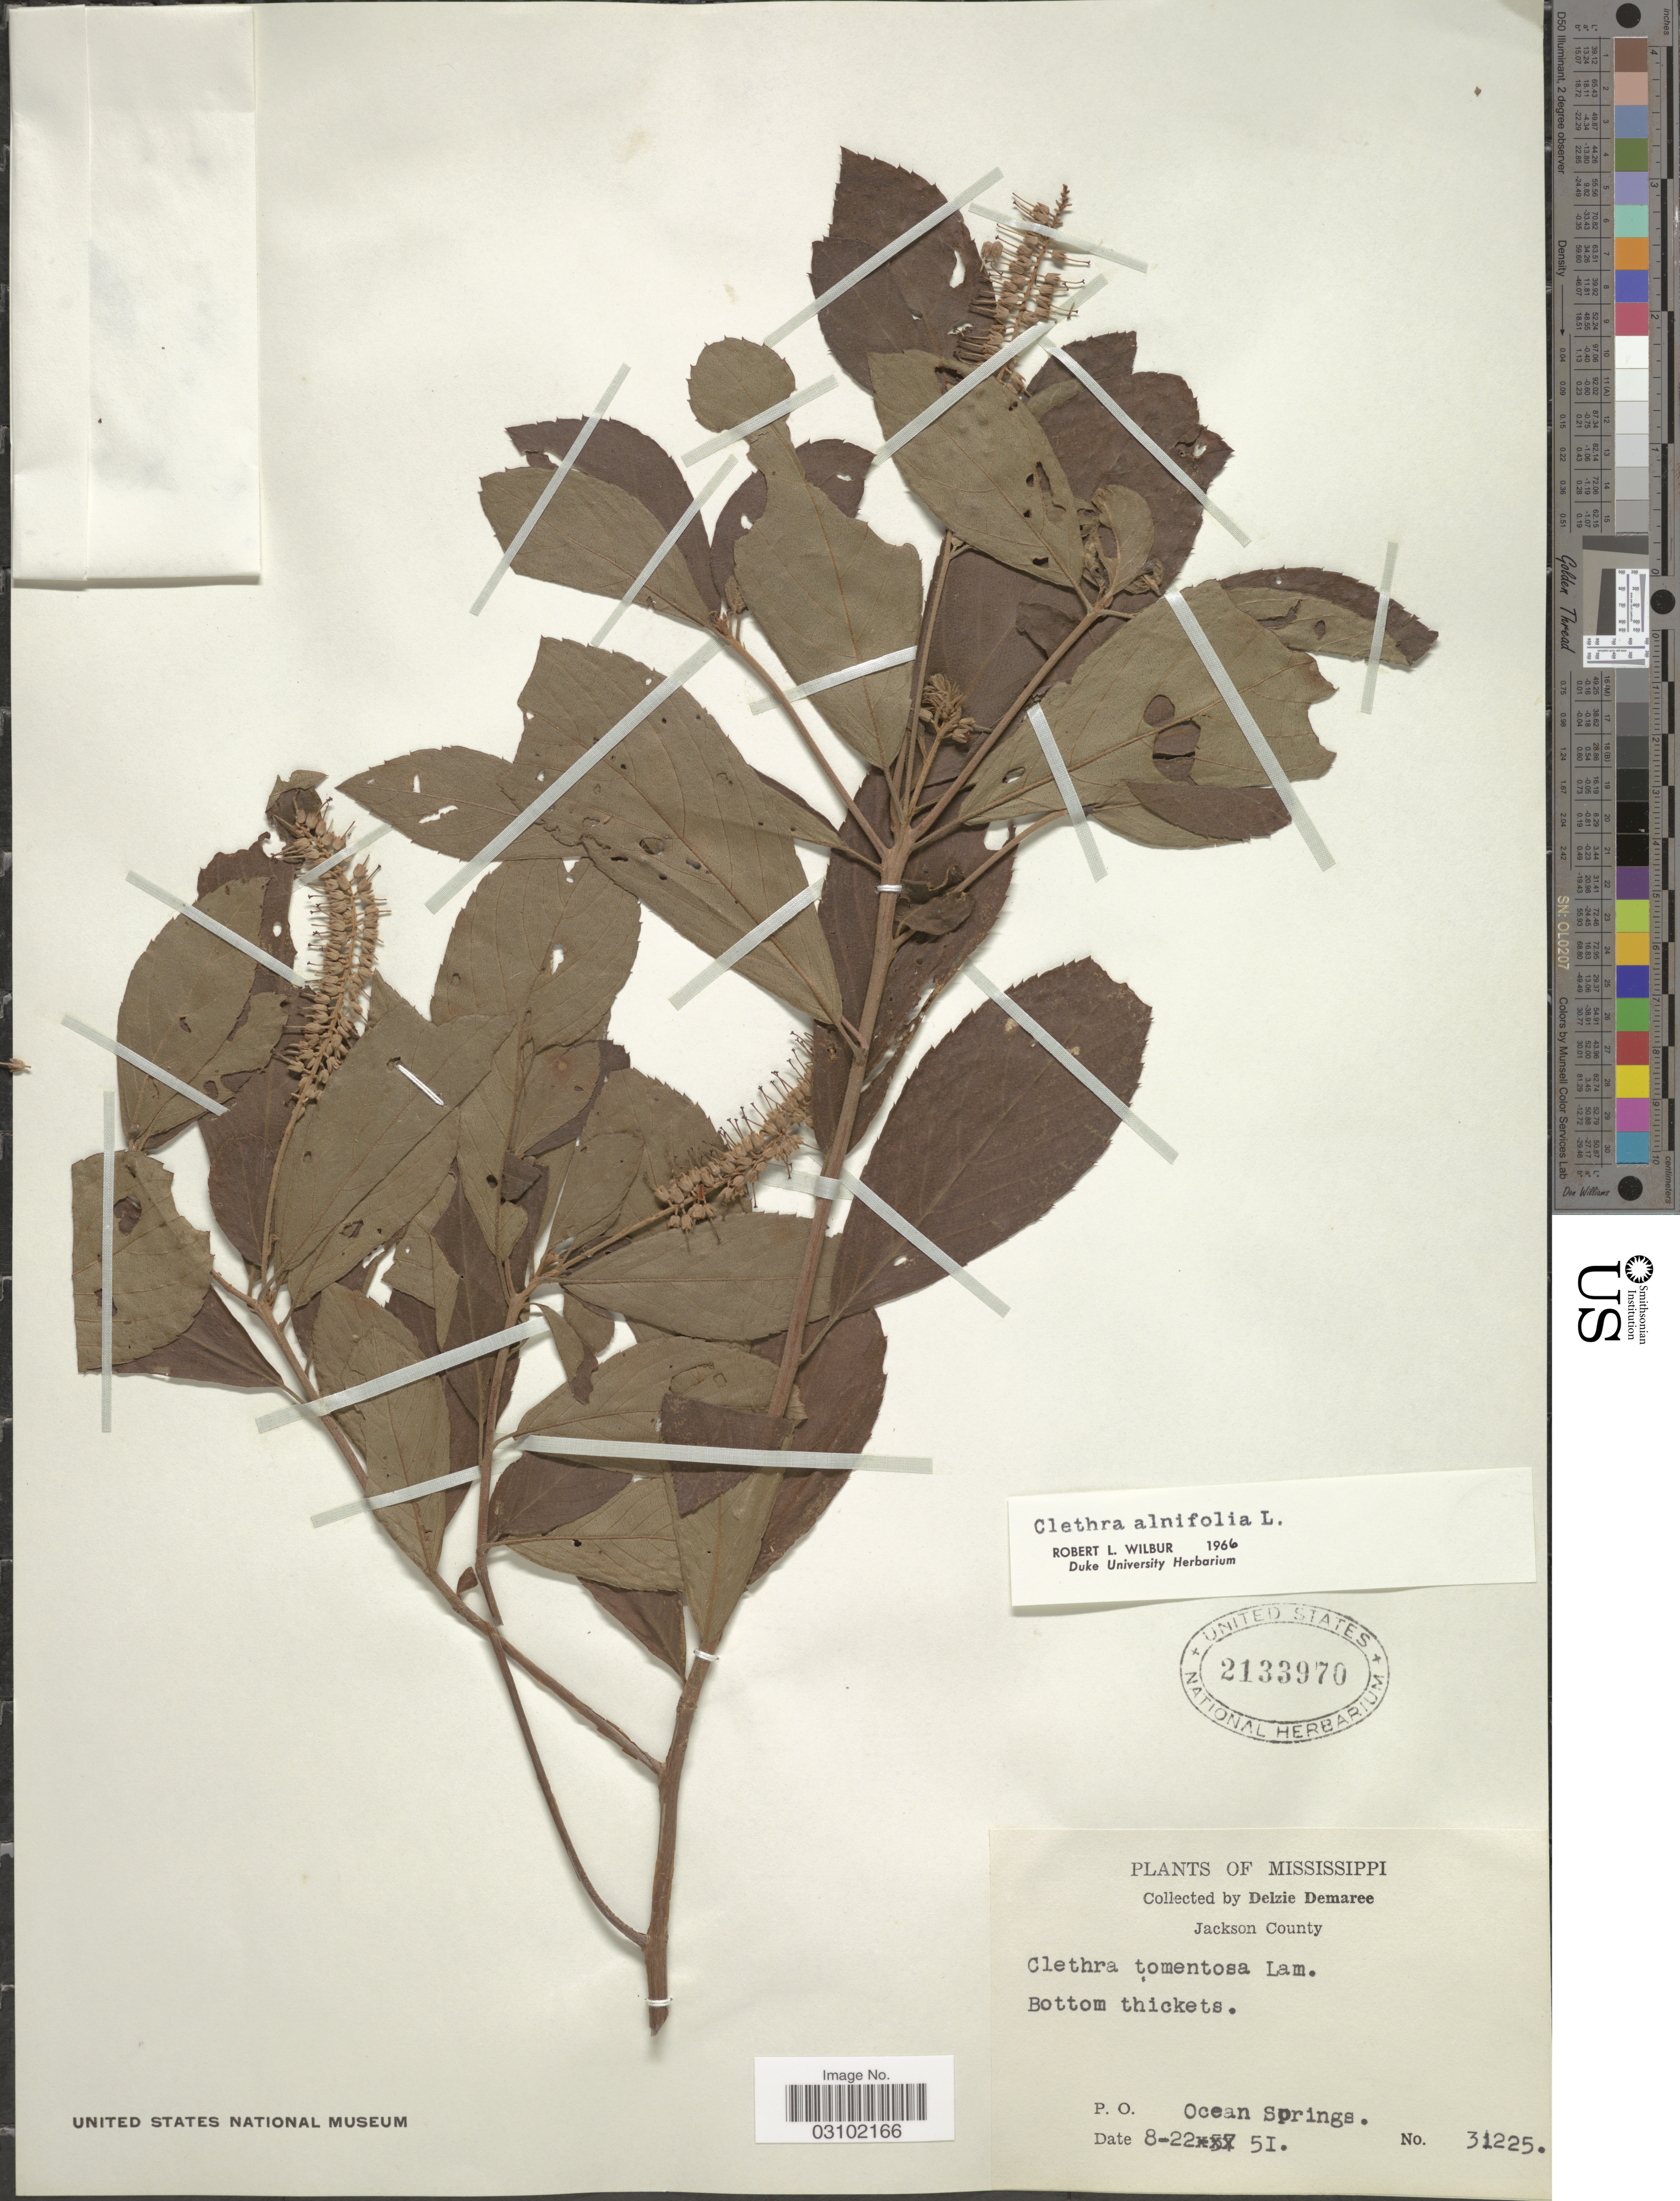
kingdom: Plantae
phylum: Tracheophyta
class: Magnoliopsida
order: Ericales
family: Clethraceae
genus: Clethra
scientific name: Clethra alnifolia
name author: L.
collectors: D. Demaree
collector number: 31225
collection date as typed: Transcribed d/m/y: 22/8/51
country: United States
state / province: Mississippi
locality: Jackson County, P.O. Ocean Springs.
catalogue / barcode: US 2133970